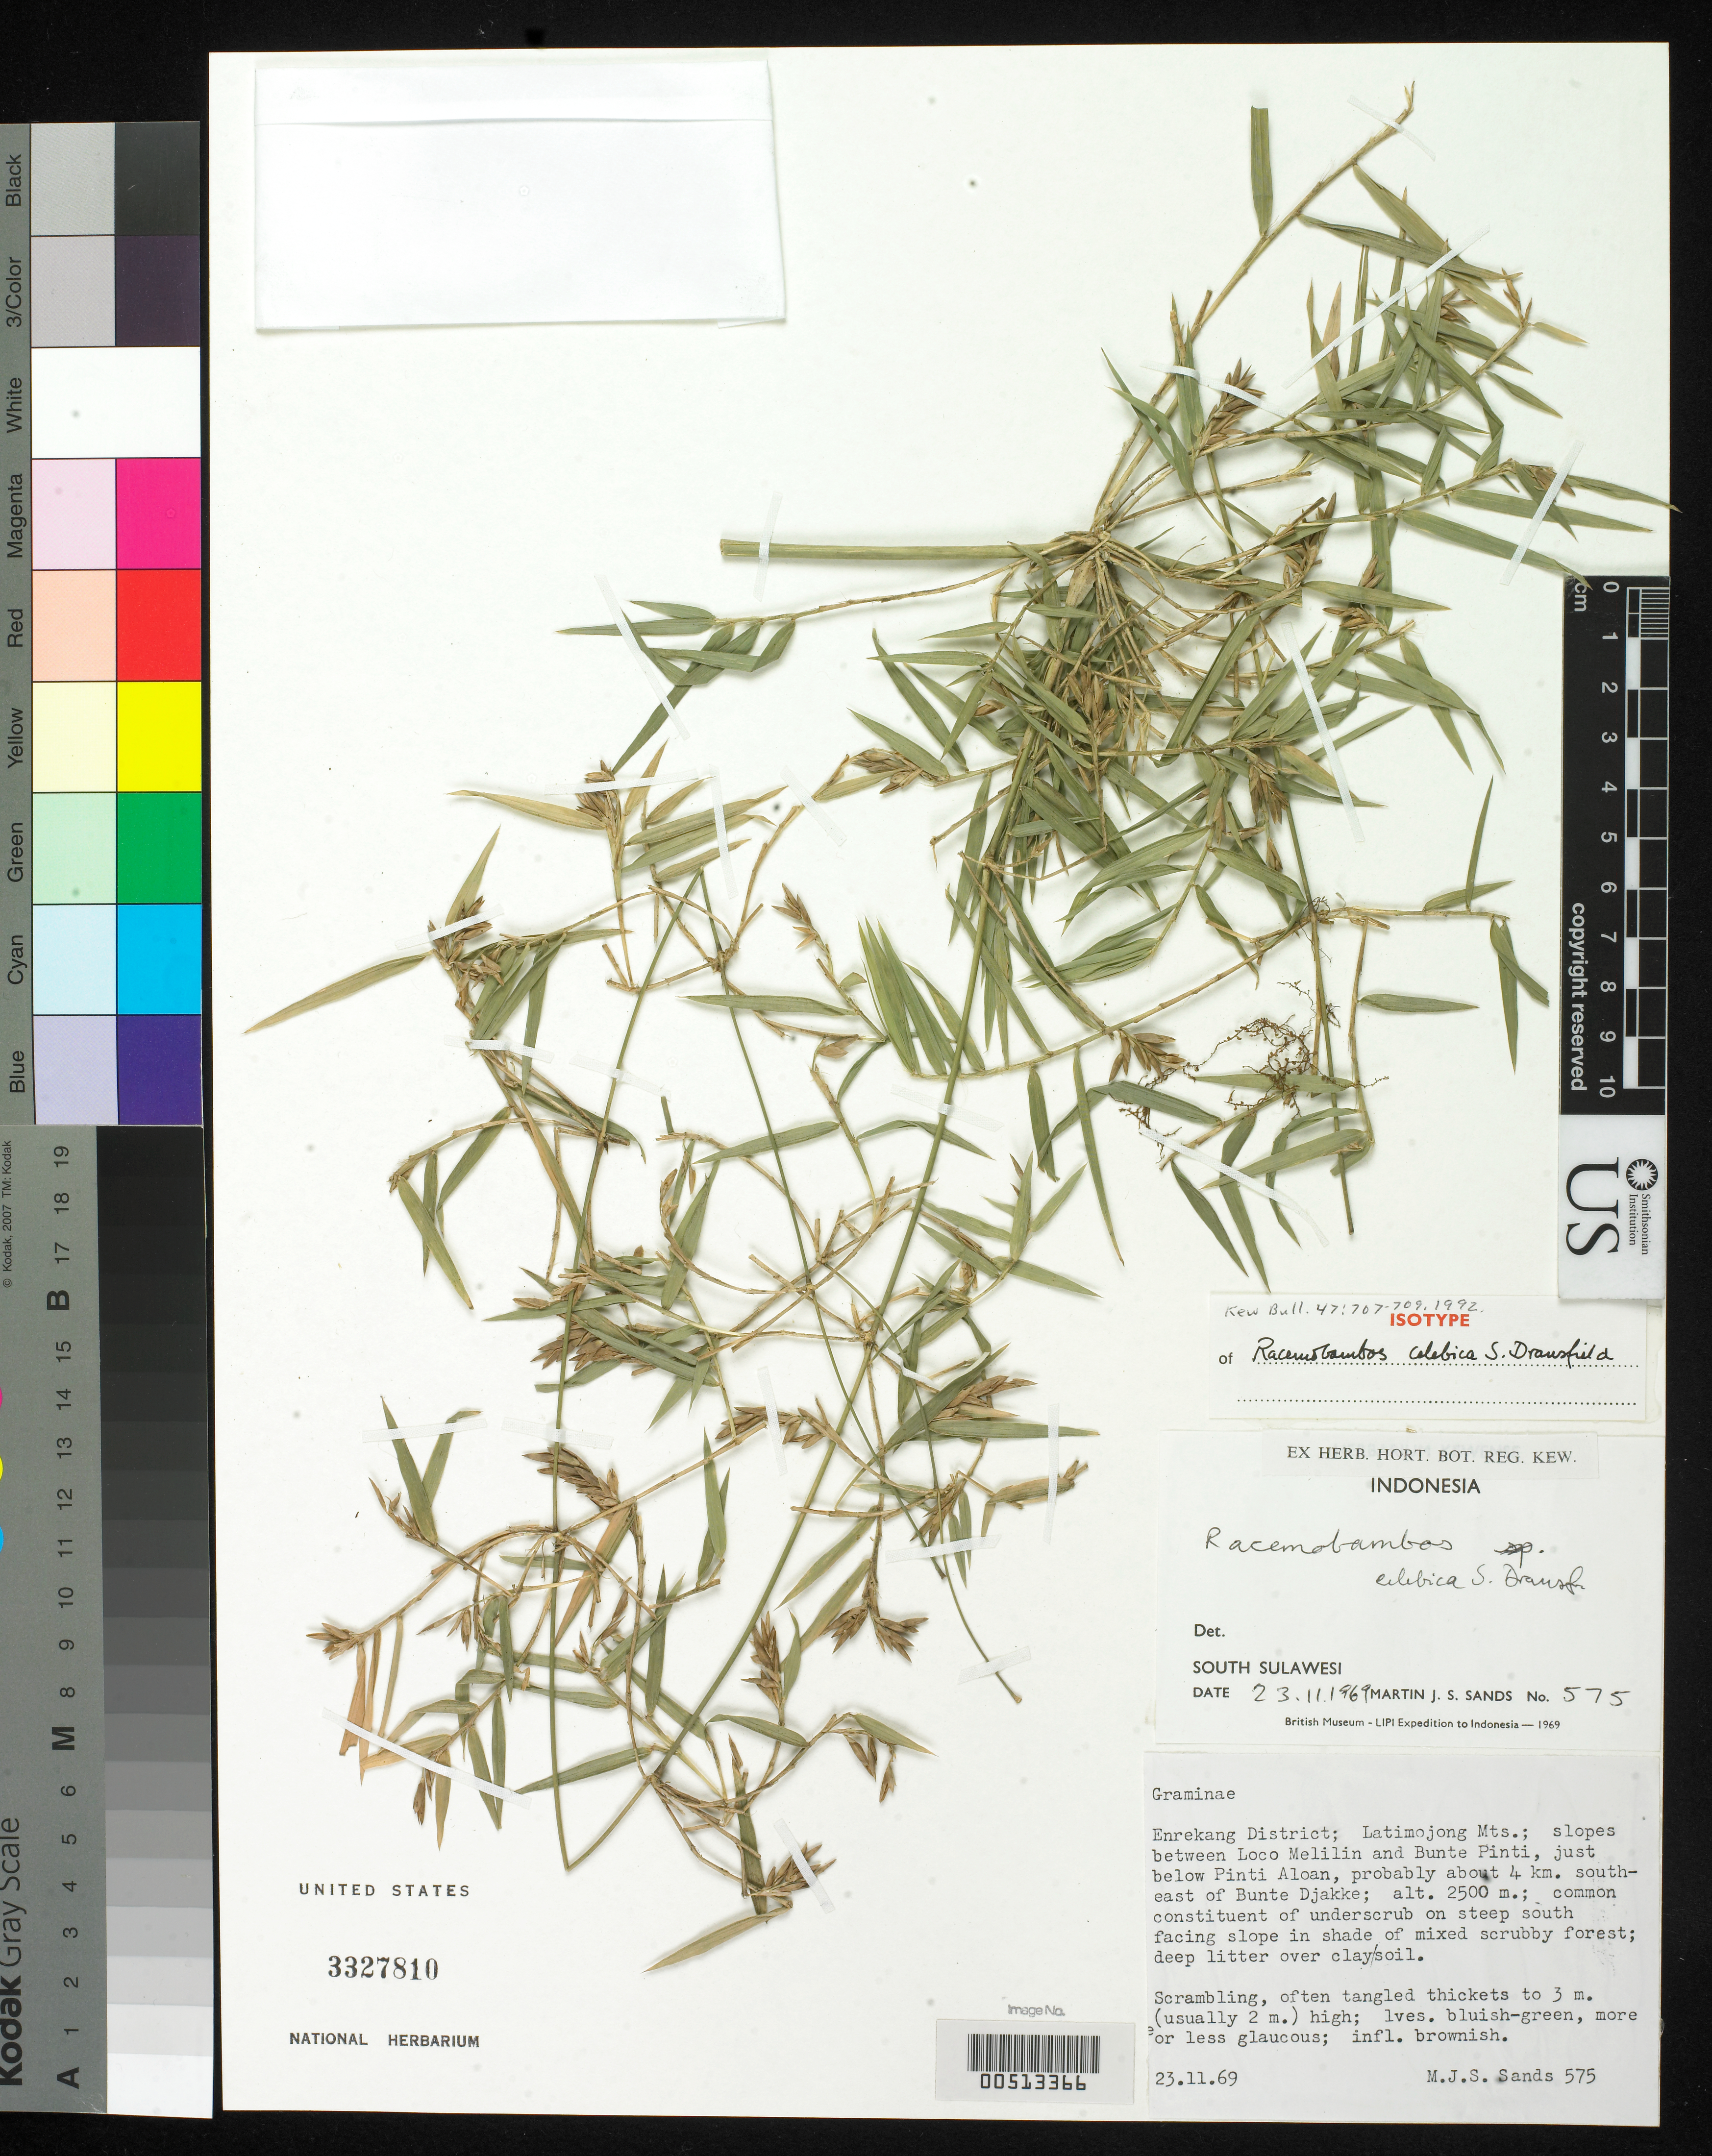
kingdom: Plantae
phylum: Tracheophyta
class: Liliopsida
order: Poales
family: Poaceae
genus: Racemobambos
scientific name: Racemobambos celebica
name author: S. Dransf.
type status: Isotype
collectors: M. Sands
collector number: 575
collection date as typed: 23 Nov 1969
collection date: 1969-11-23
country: Indonesia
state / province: Sulawesi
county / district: Sulawesi Selatan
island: Sulawesi [Celebes]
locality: Latimojong Mountains, slopes between Loco Melilin & Bunte Pinti, below Pinti Aloan, ca. 4 km SE of Bunte Djakke.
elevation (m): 2500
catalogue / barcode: US 3327810